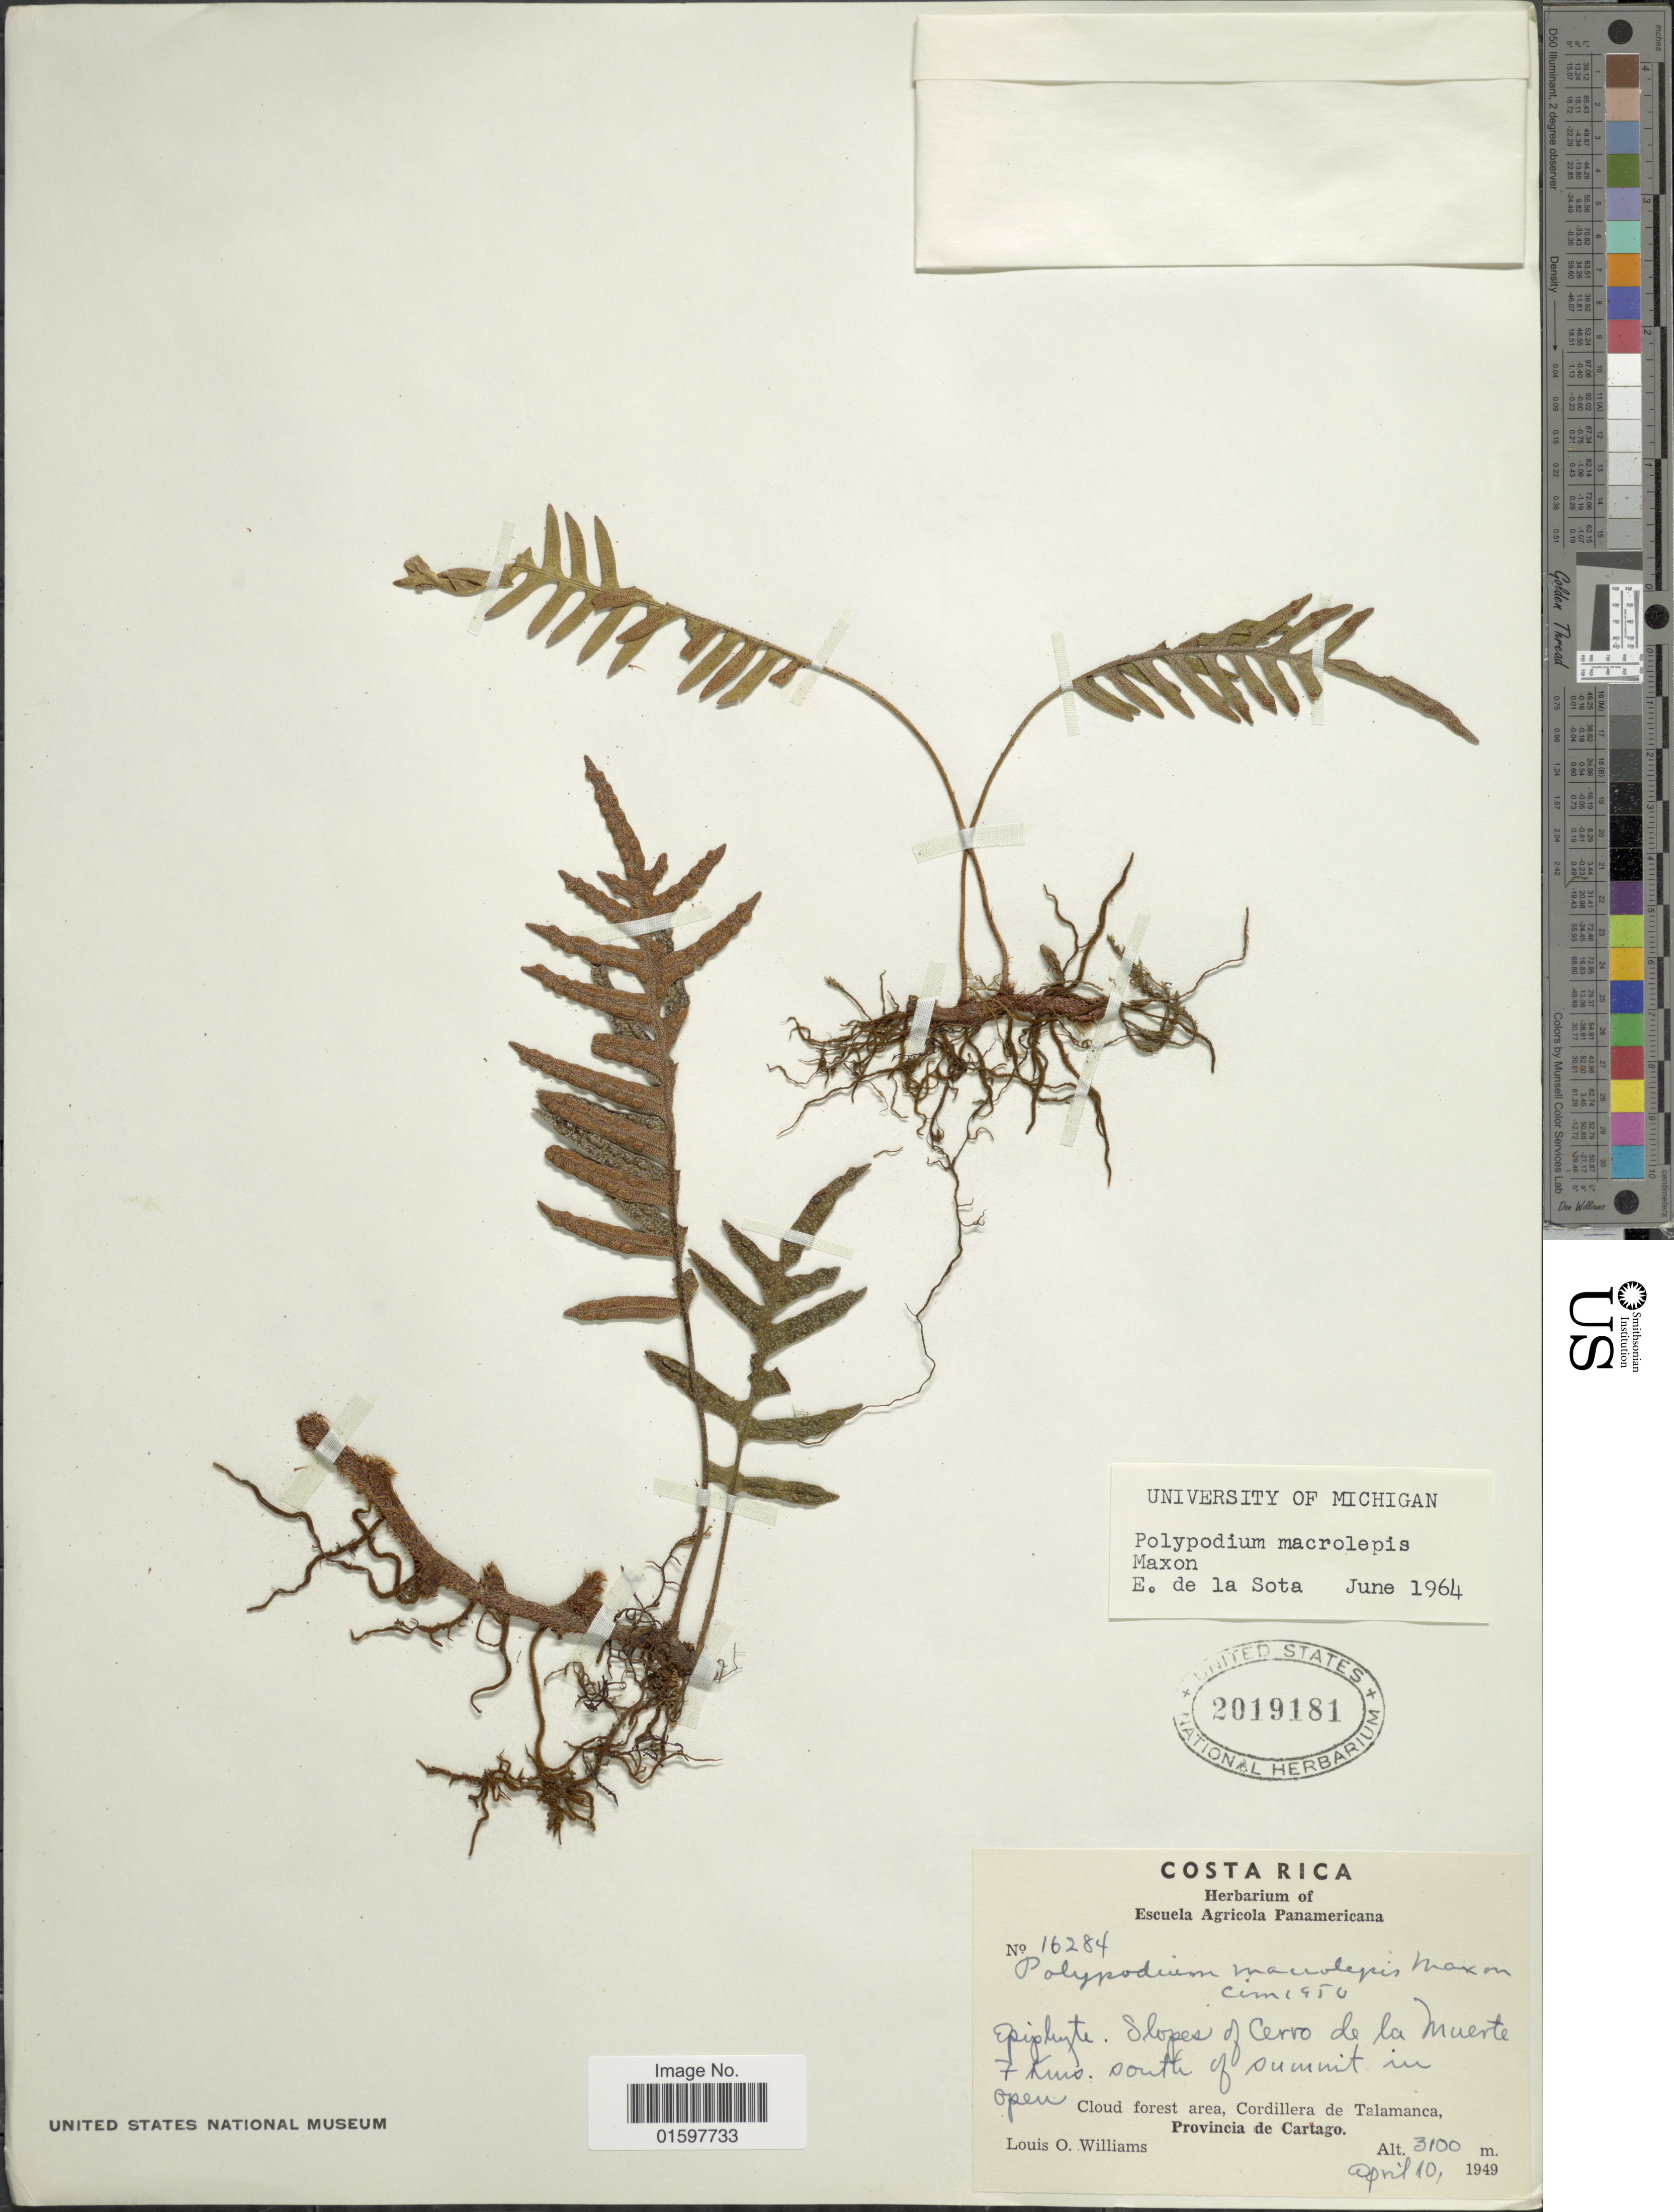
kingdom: Plantae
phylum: Tracheophyta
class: Polypodiopsida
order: Polypodiales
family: Polypodiaceae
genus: Pleopeltis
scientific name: Pleopeltis macrolepis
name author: (Maxon) A.R. Sm. & Tejero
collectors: L. O. Williams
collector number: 16284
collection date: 1949-04-10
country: Costa Rica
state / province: Cartago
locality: Slopes of Cerro de la Muerte, 7 kms. south of summit in open Coud forest area, Cordillera de Talamanca.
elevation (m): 3100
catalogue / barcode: US 2019181